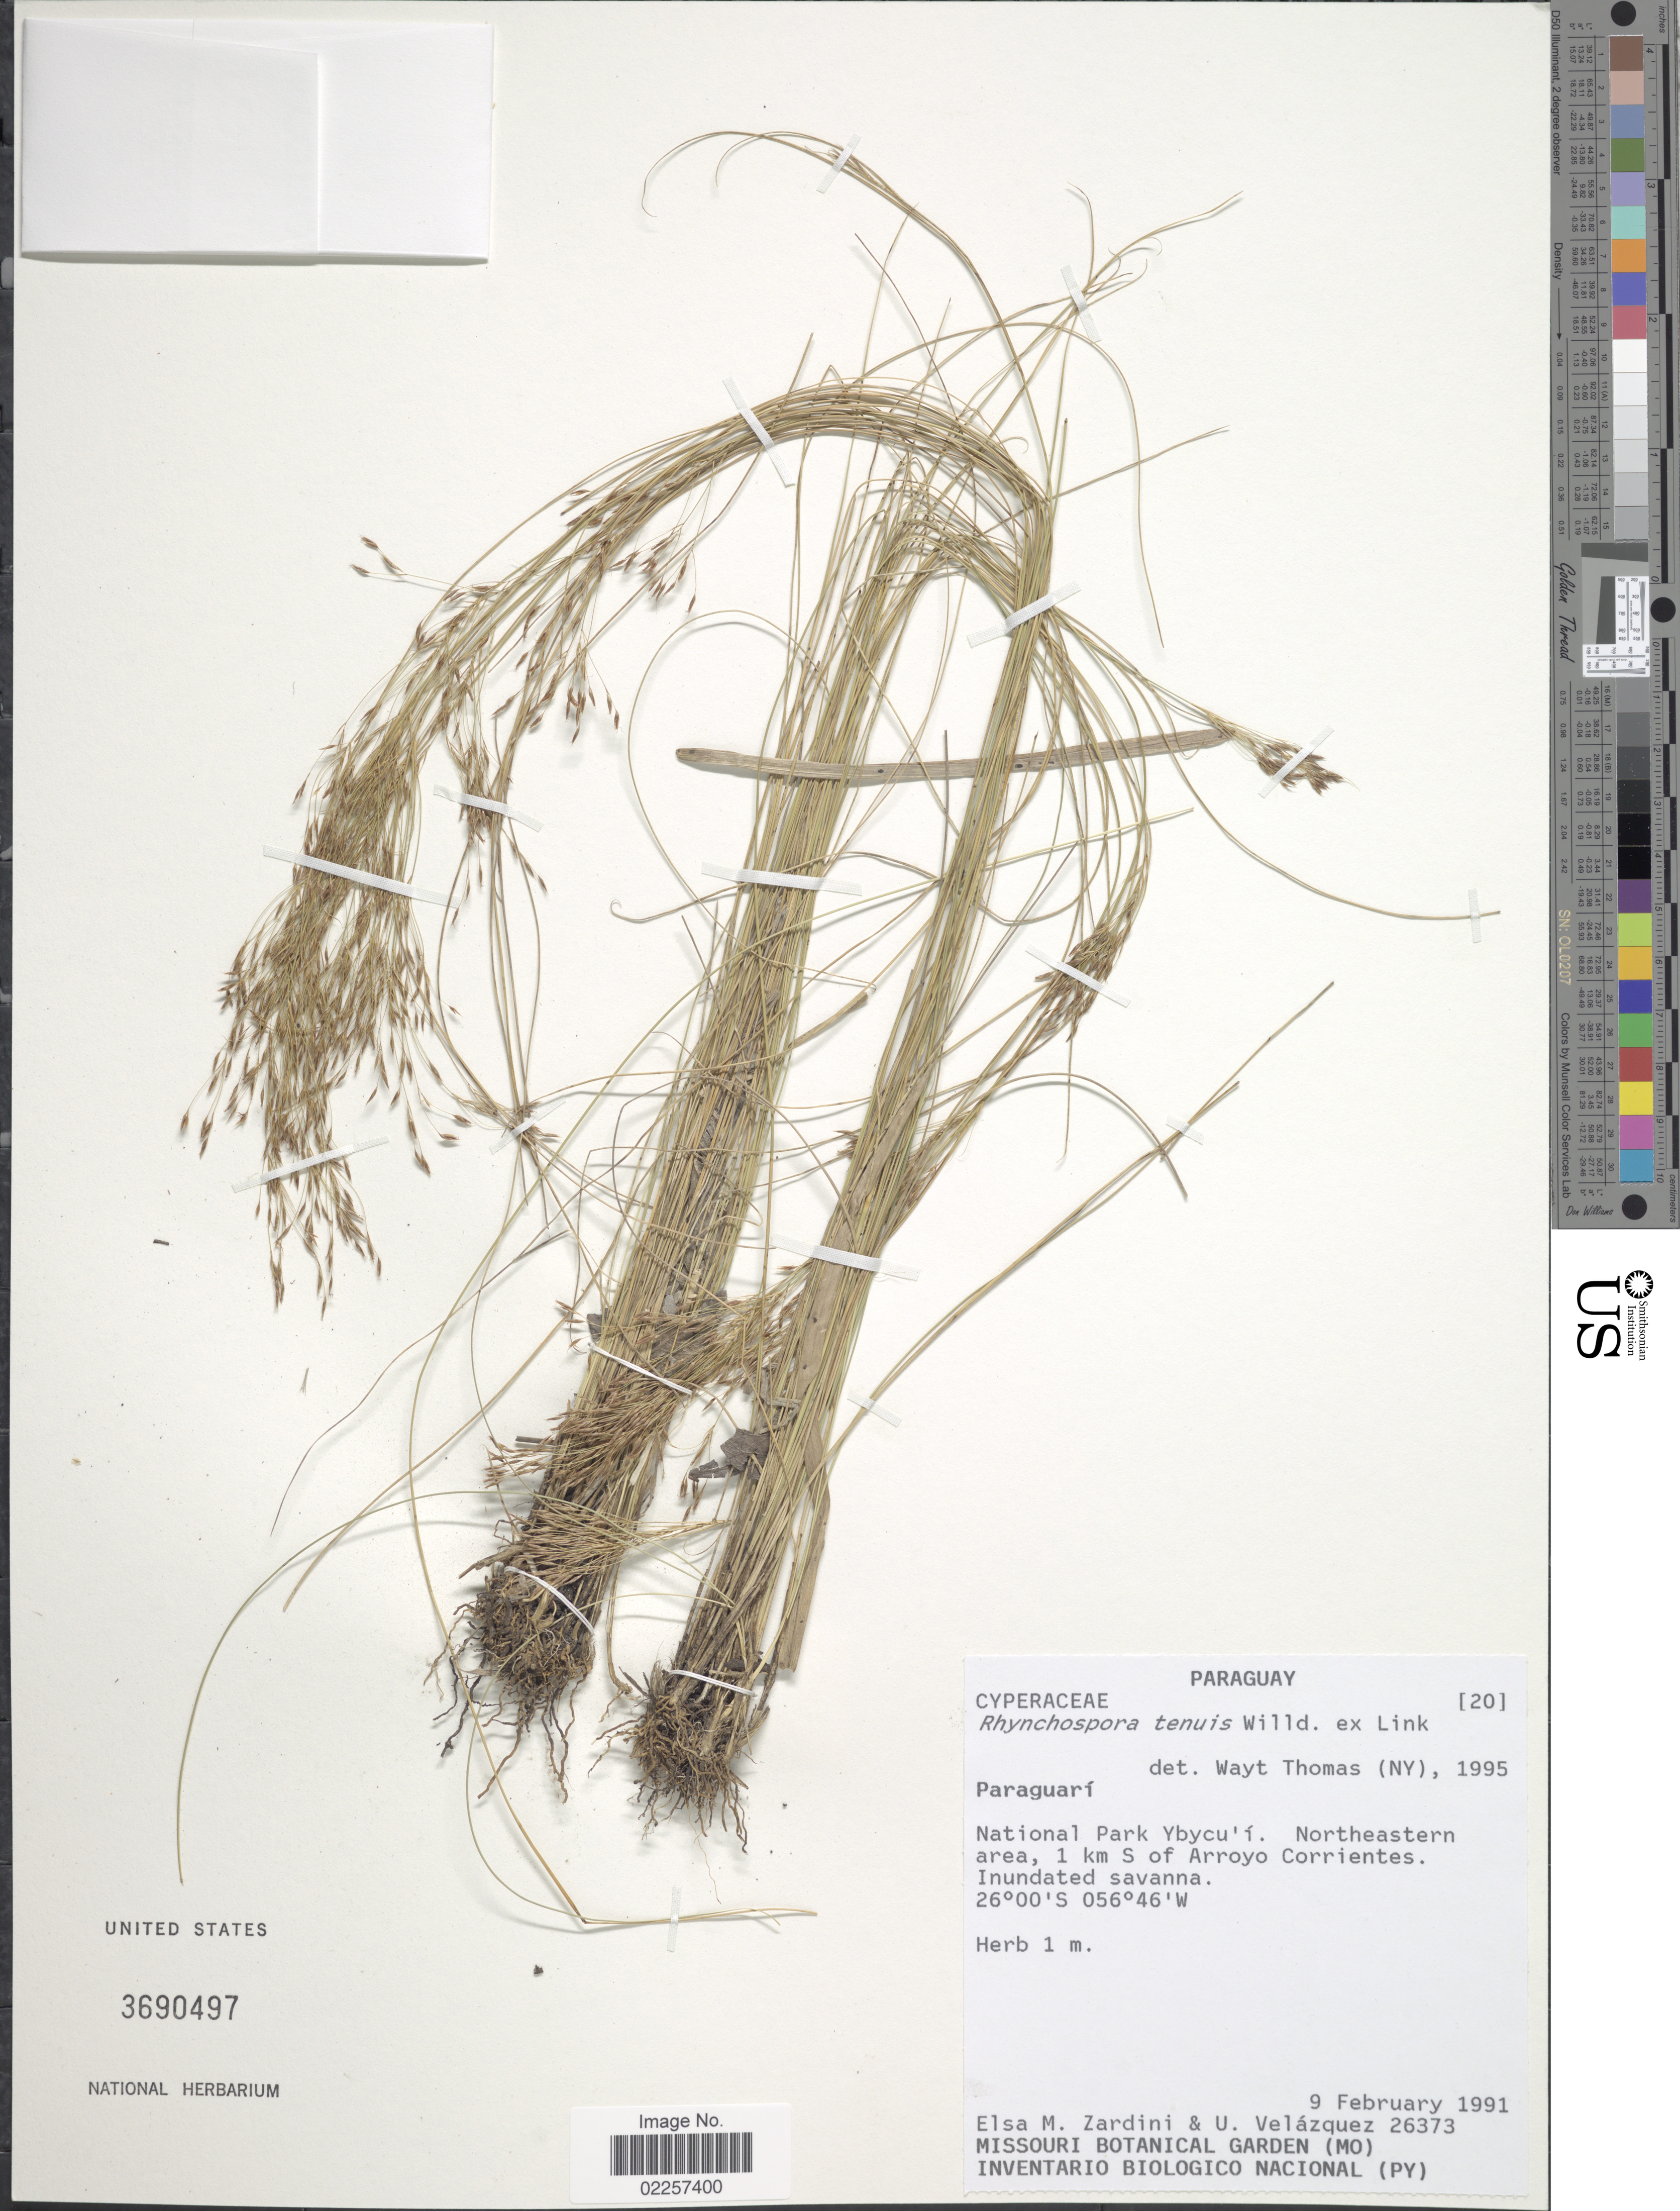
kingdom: Plantae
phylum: Tracheophyta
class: Liliopsida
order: Poales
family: Cyperaceae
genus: Rhynchospora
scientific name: Rhynchospora tenuis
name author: Link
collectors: E. M. Zardini & U. Velázquez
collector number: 26373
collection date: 1991-02-09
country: Paraguay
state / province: Paraguari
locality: National Park Ybycu'i, northeastern area, 1 km S of Arroyo Corrientes, inundated savanna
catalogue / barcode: US 3690497